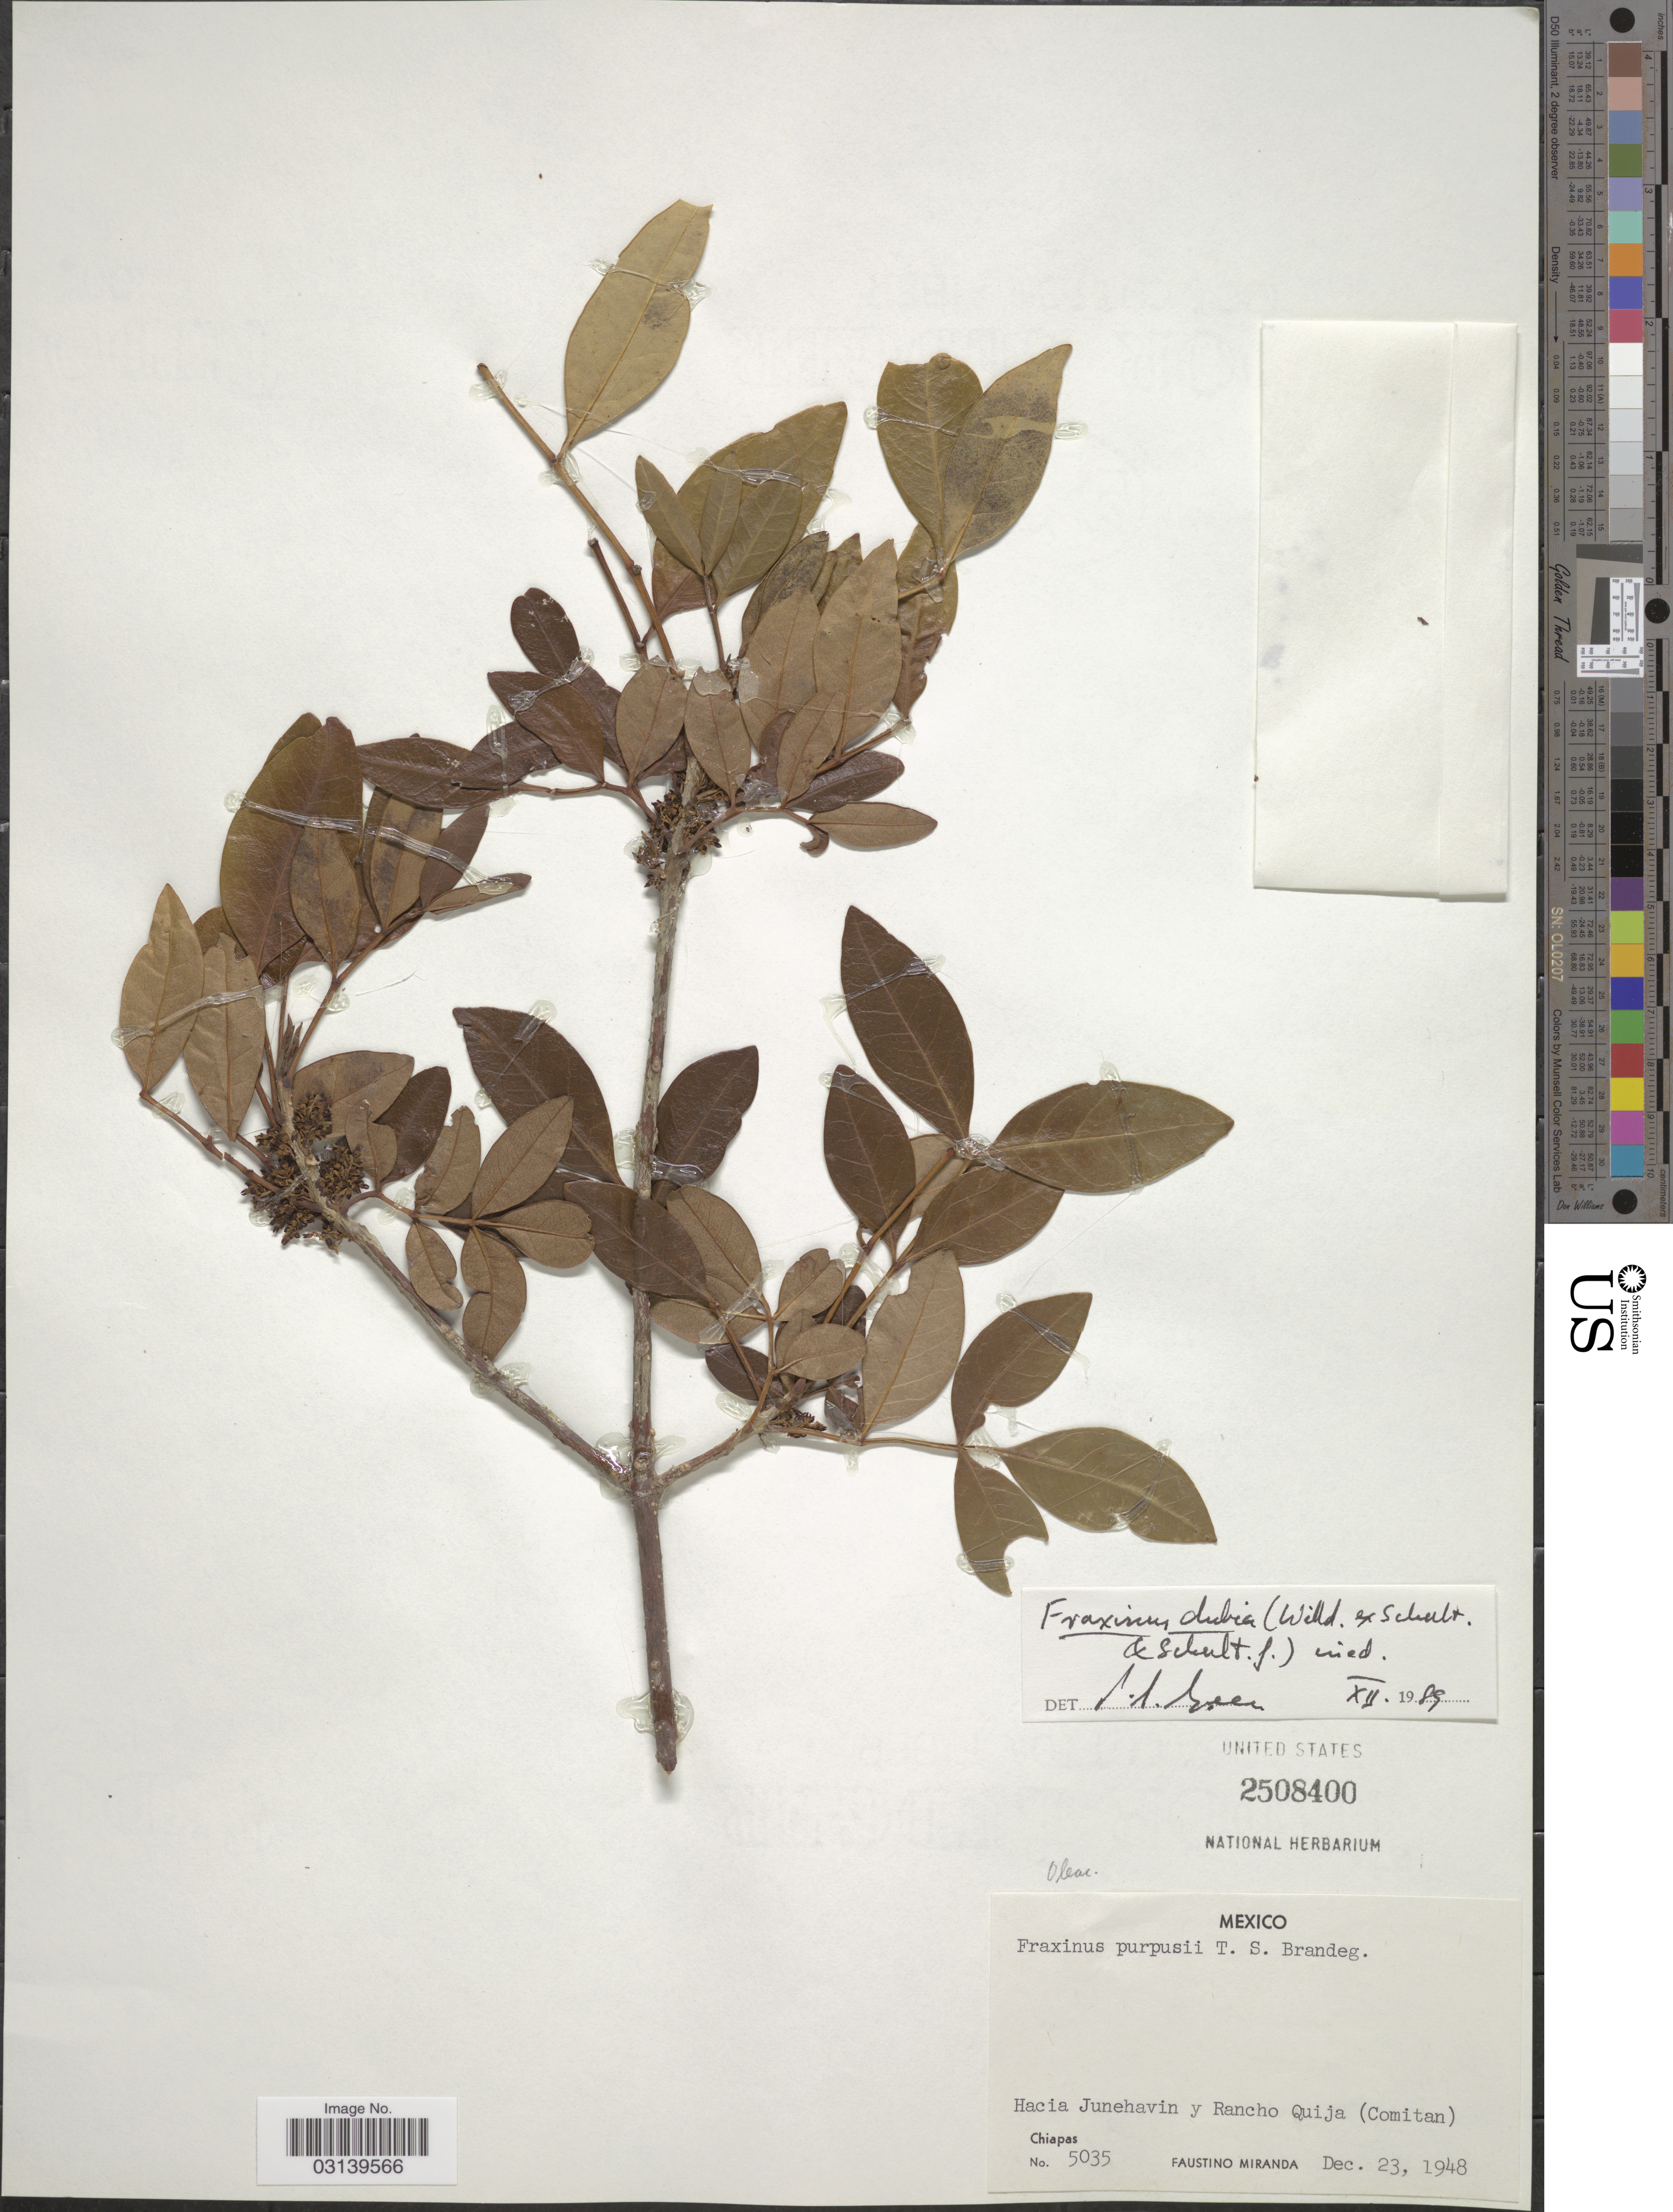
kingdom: Plantae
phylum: Tracheophyta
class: Magnoliopsida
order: Lamiales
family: Oleaceae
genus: Fraxinus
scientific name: Fraxinus dubia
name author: (Willd. ex Schult. & Schult. f.) P.S. Green & M. Nee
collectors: F. Miranda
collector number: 5035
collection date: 1948-12-23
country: Mexico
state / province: Chiapas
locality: Hacia Junehavin y Rancho Quija (Comitan).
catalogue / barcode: US 2508400